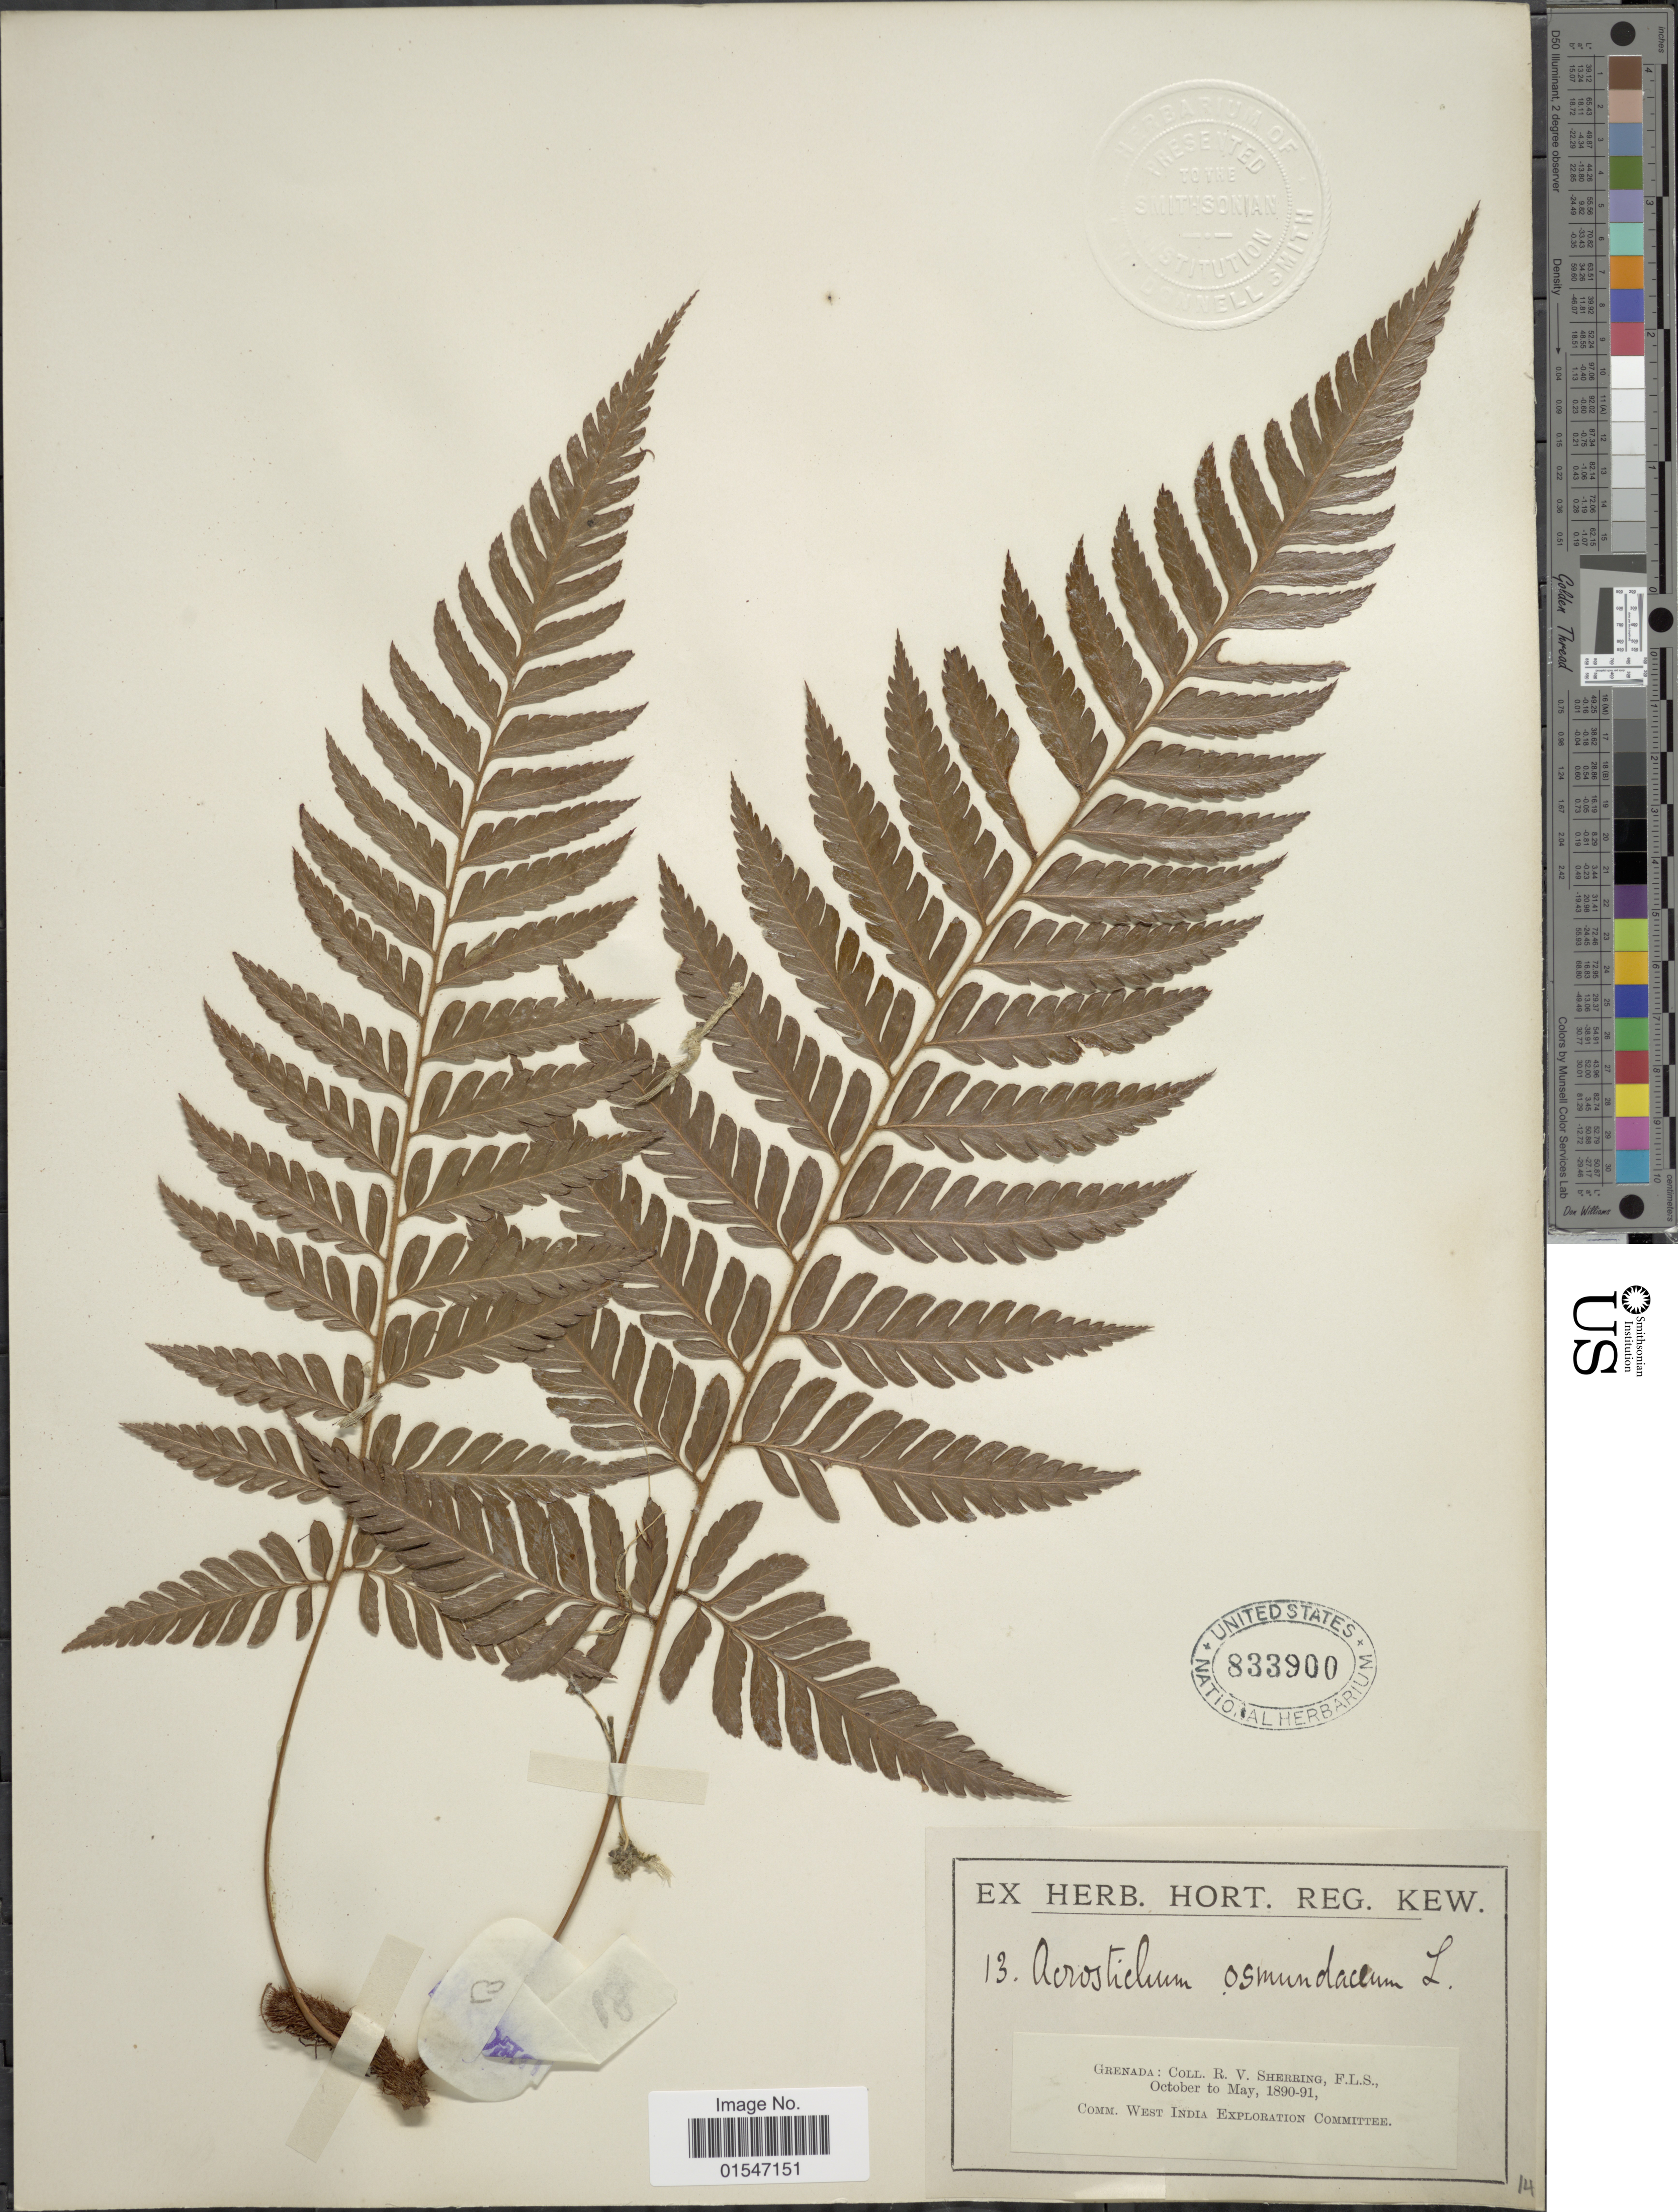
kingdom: Plantae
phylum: Tracheophyta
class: Polypodiopsida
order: Polypodiales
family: Dryopteridaceae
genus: Polybotrya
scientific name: Polybotrya osmundacea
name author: Humb. & Bonpl. ex Willd.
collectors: R. Sherring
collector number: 13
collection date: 1890-10/1891-05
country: Grenada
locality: Grenada.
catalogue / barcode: US 833900